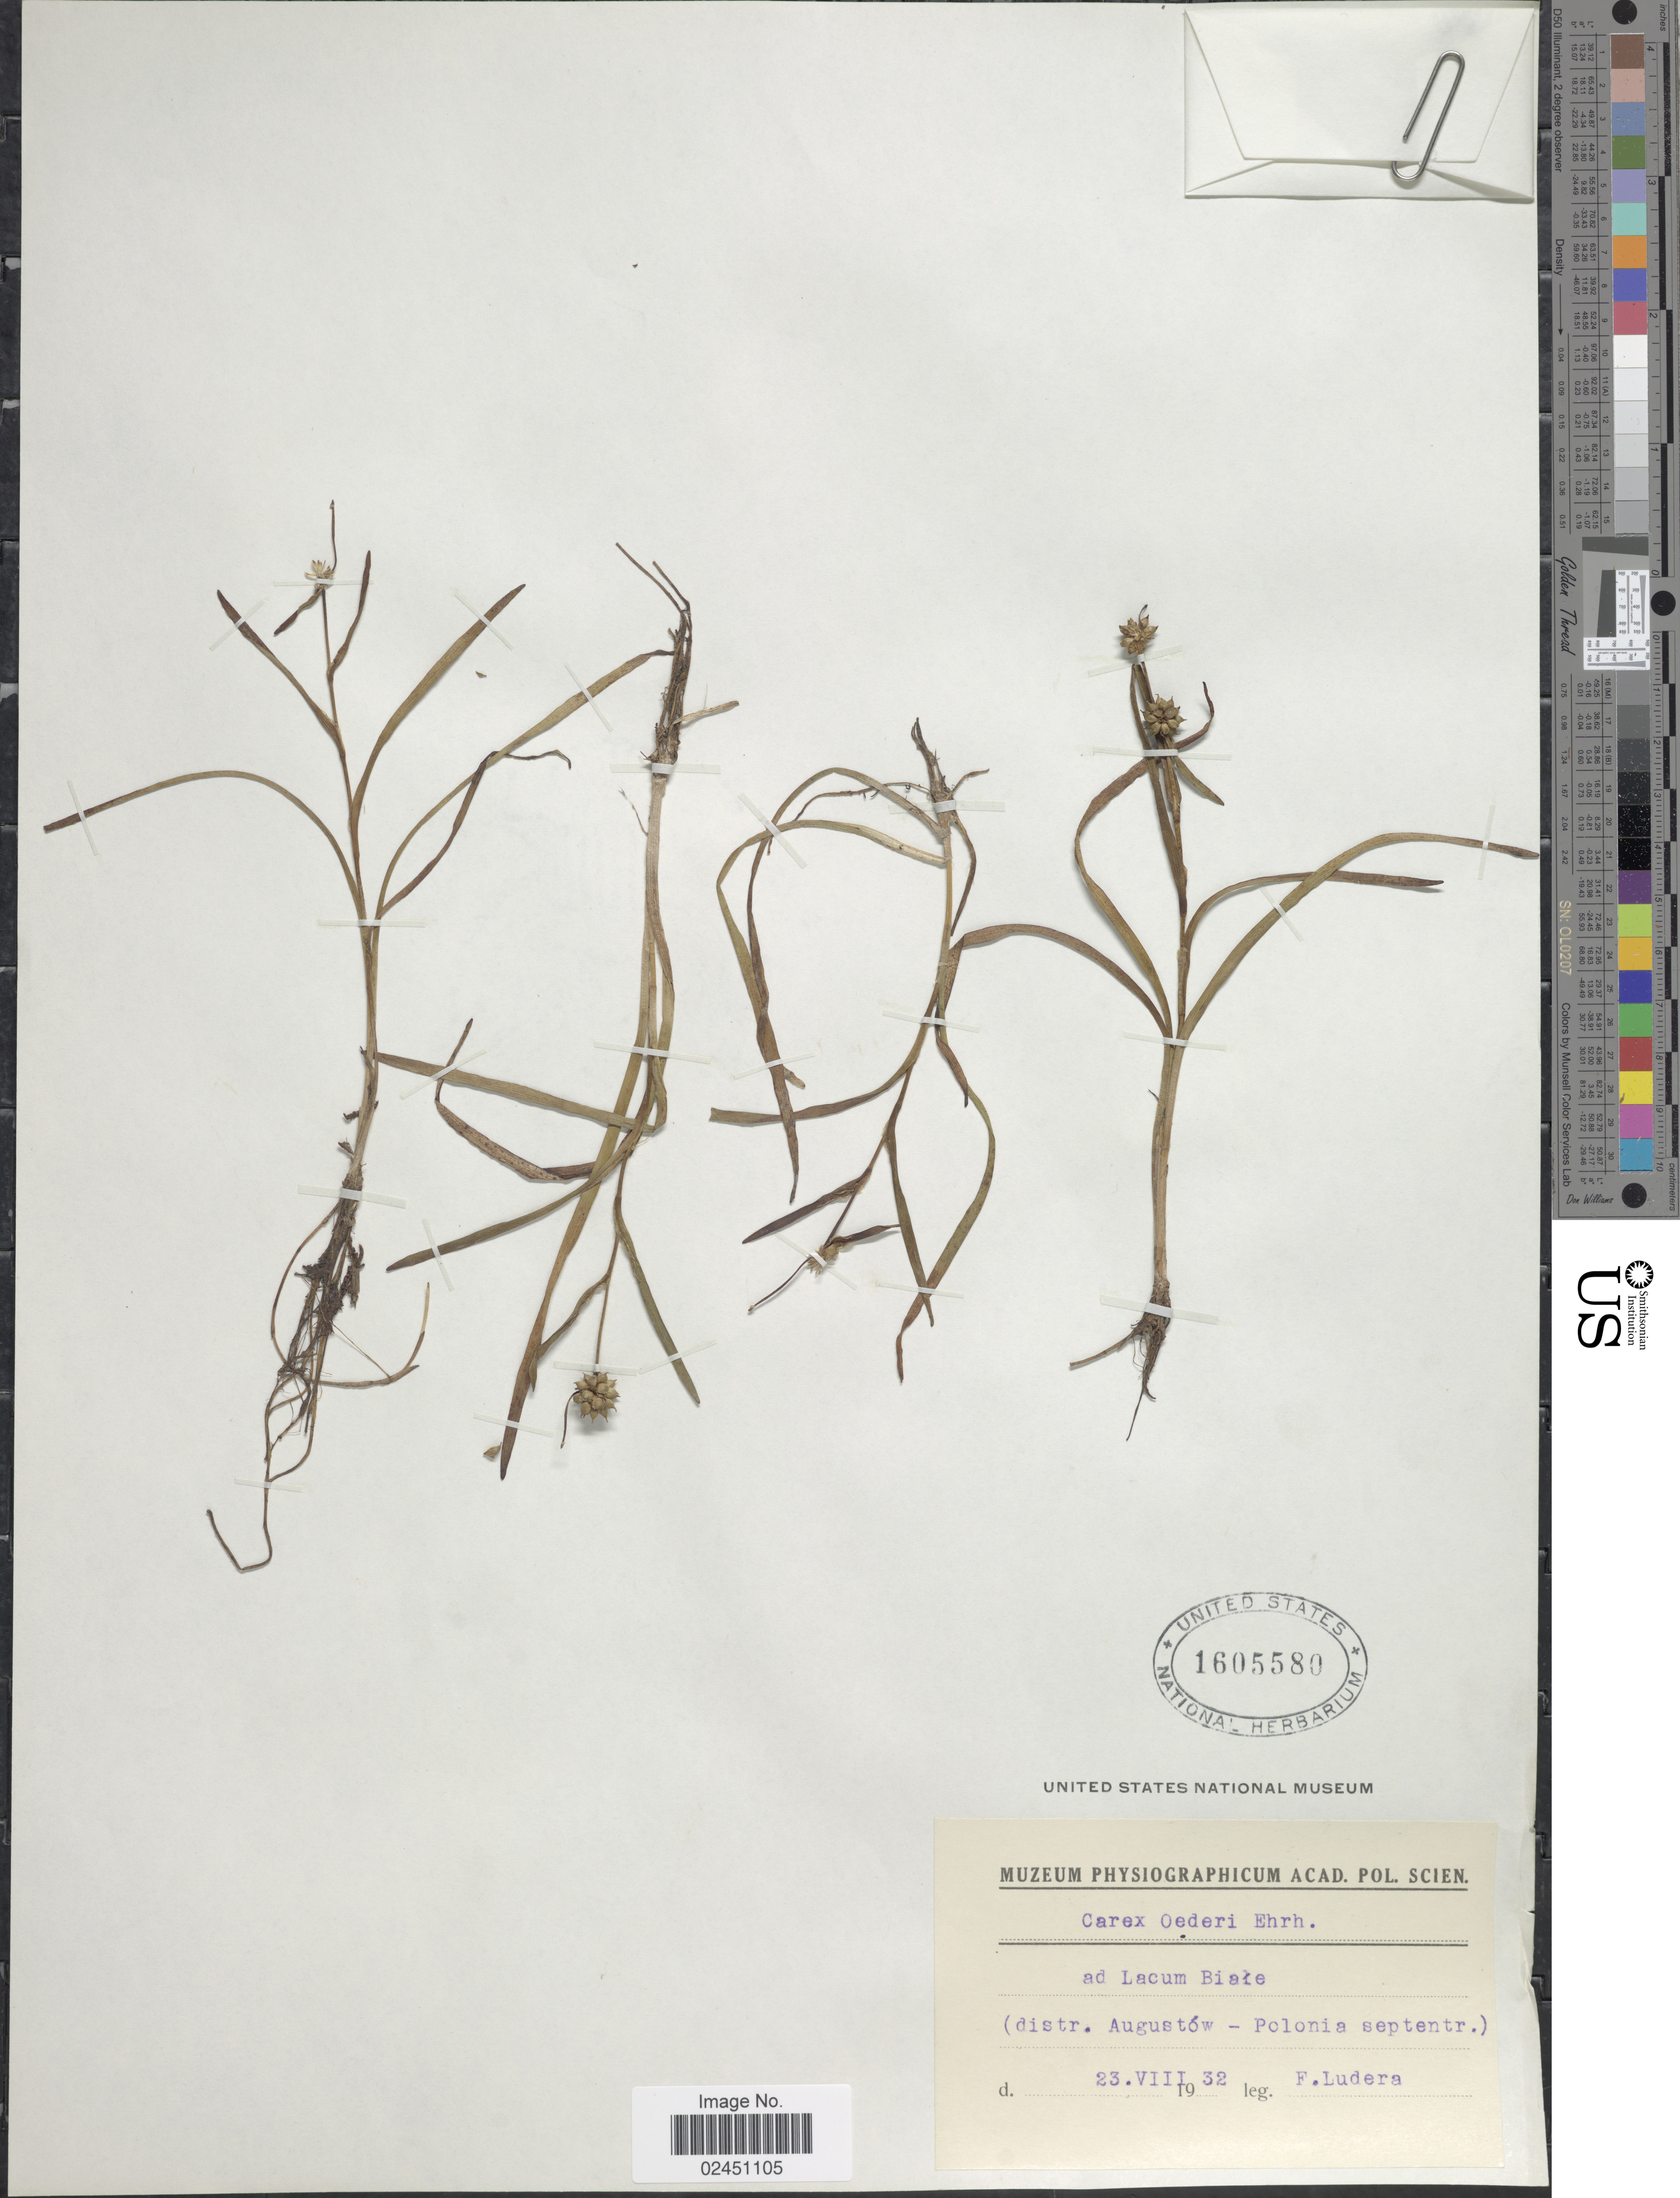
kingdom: Plantae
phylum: Tracheophyta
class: Liliopsida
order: Poales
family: Cyperaceae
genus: Carex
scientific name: Carex oederi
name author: Retz.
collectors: F. Ludera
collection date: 1932-08-23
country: Poland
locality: Ad Lacum Biale. (distr. Augustow - Polonia septentr.)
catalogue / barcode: US 1605580